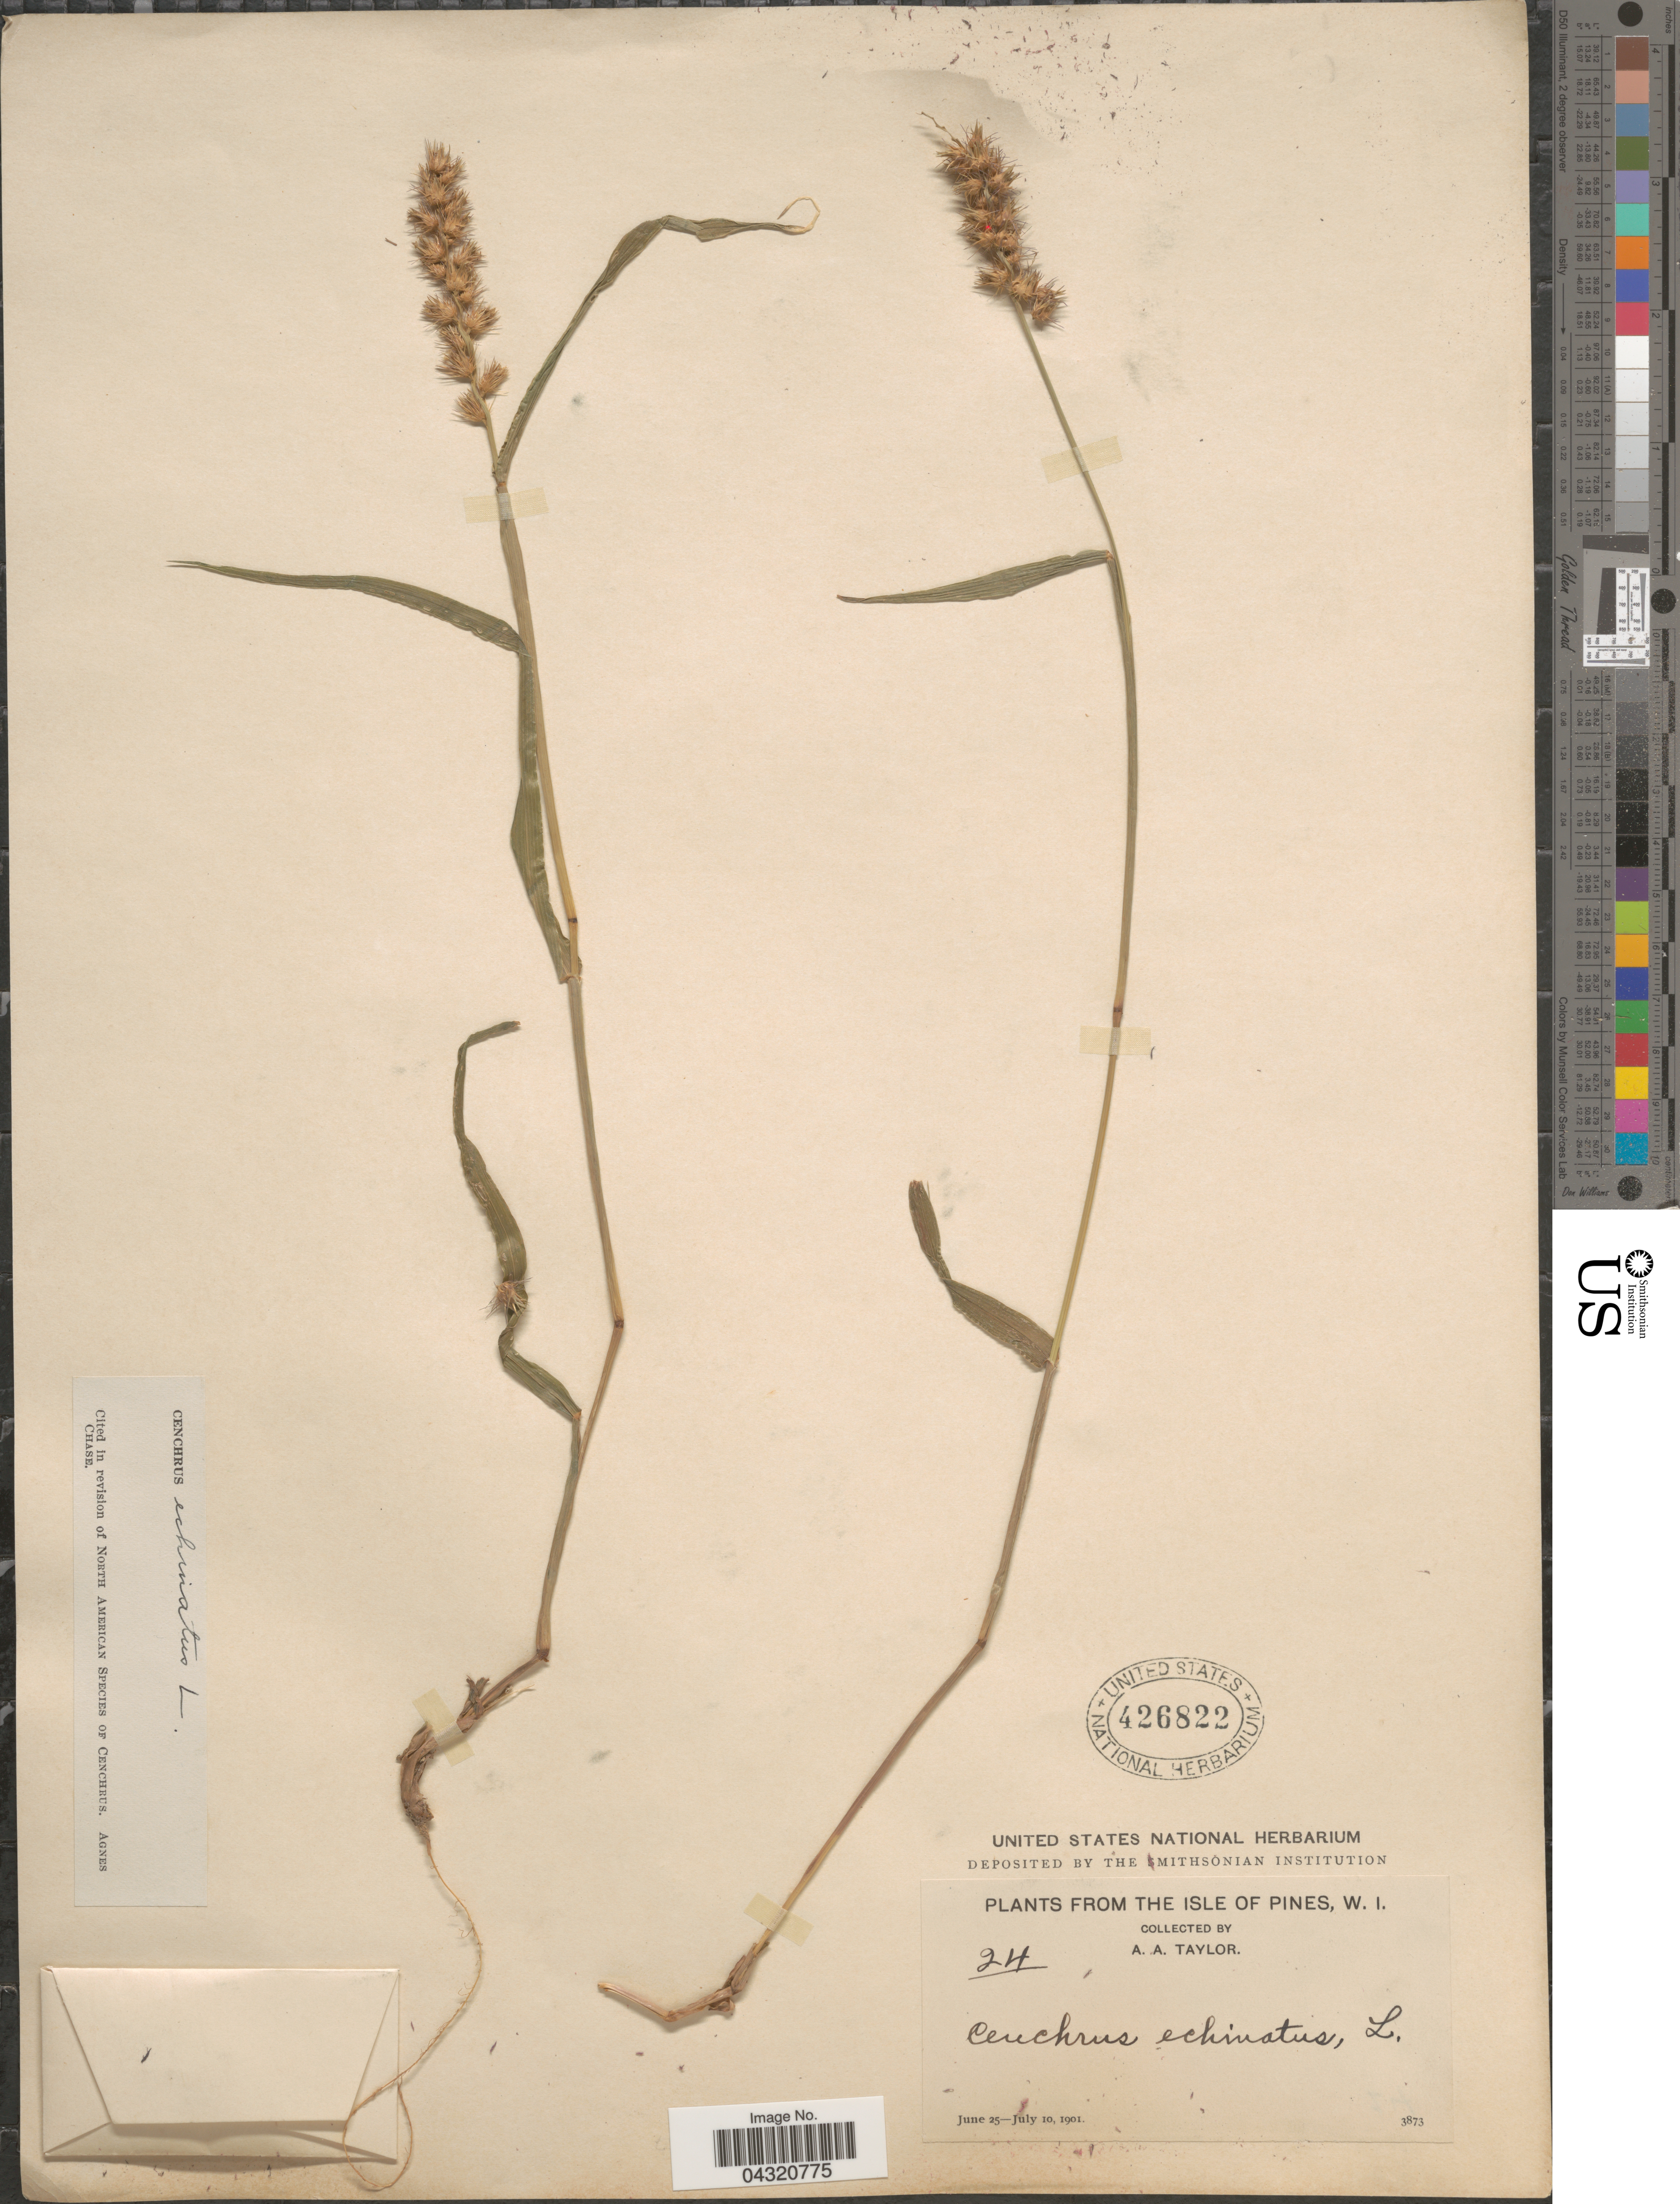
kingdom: Plantae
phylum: Tracheophyta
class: Liliopsida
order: Poales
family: Poaceae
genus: Cenchrus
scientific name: Cenchrus echinatus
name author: L.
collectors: A. A. Taylor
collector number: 24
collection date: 1901-06-25/1901-07-10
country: New Caledonia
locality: Isle of Pines, W. I.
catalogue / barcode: US 426822